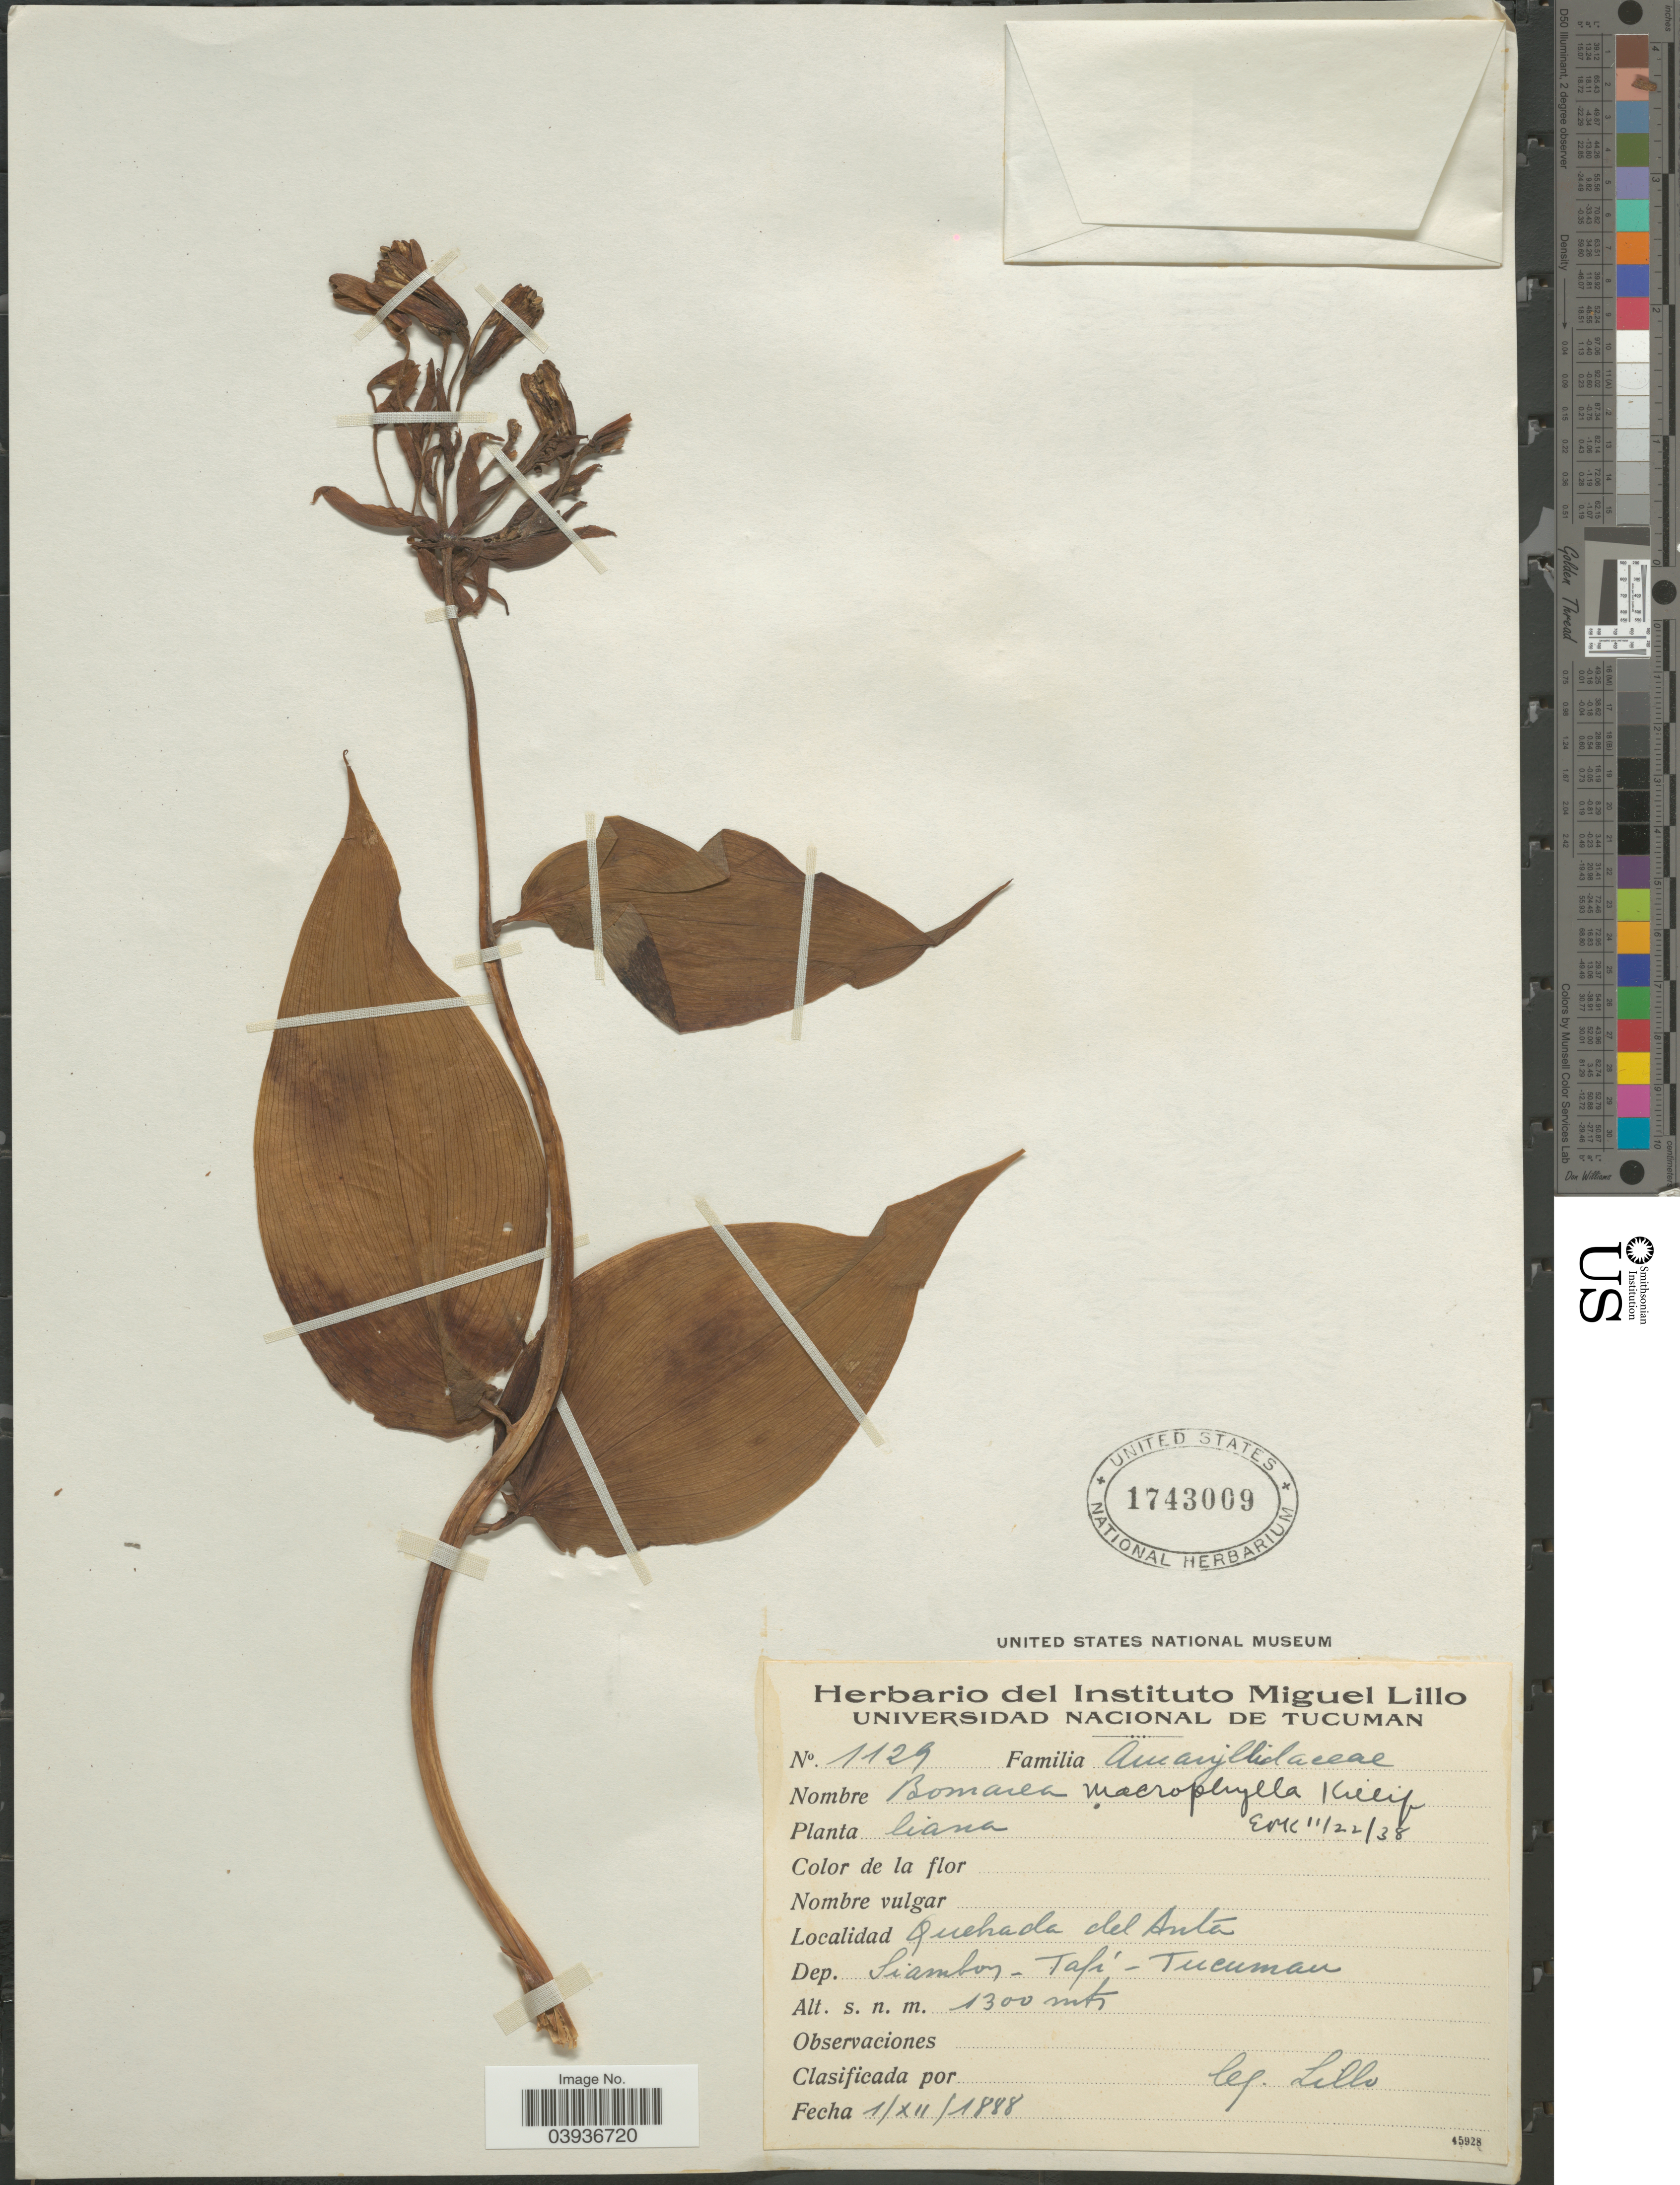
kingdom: Plantae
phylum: Tracheophyta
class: Liliopsida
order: Liliales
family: Alstroemeriaceae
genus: Bomarea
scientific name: Bomarea ovata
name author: (Cav.) Mirb.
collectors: M. Lillo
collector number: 1129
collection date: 1888-12-01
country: Argentina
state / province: Tucuman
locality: Quebrada del Anta. Dep. Siambos-Tafí-Tucuman.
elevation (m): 1300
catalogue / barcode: US 1743009